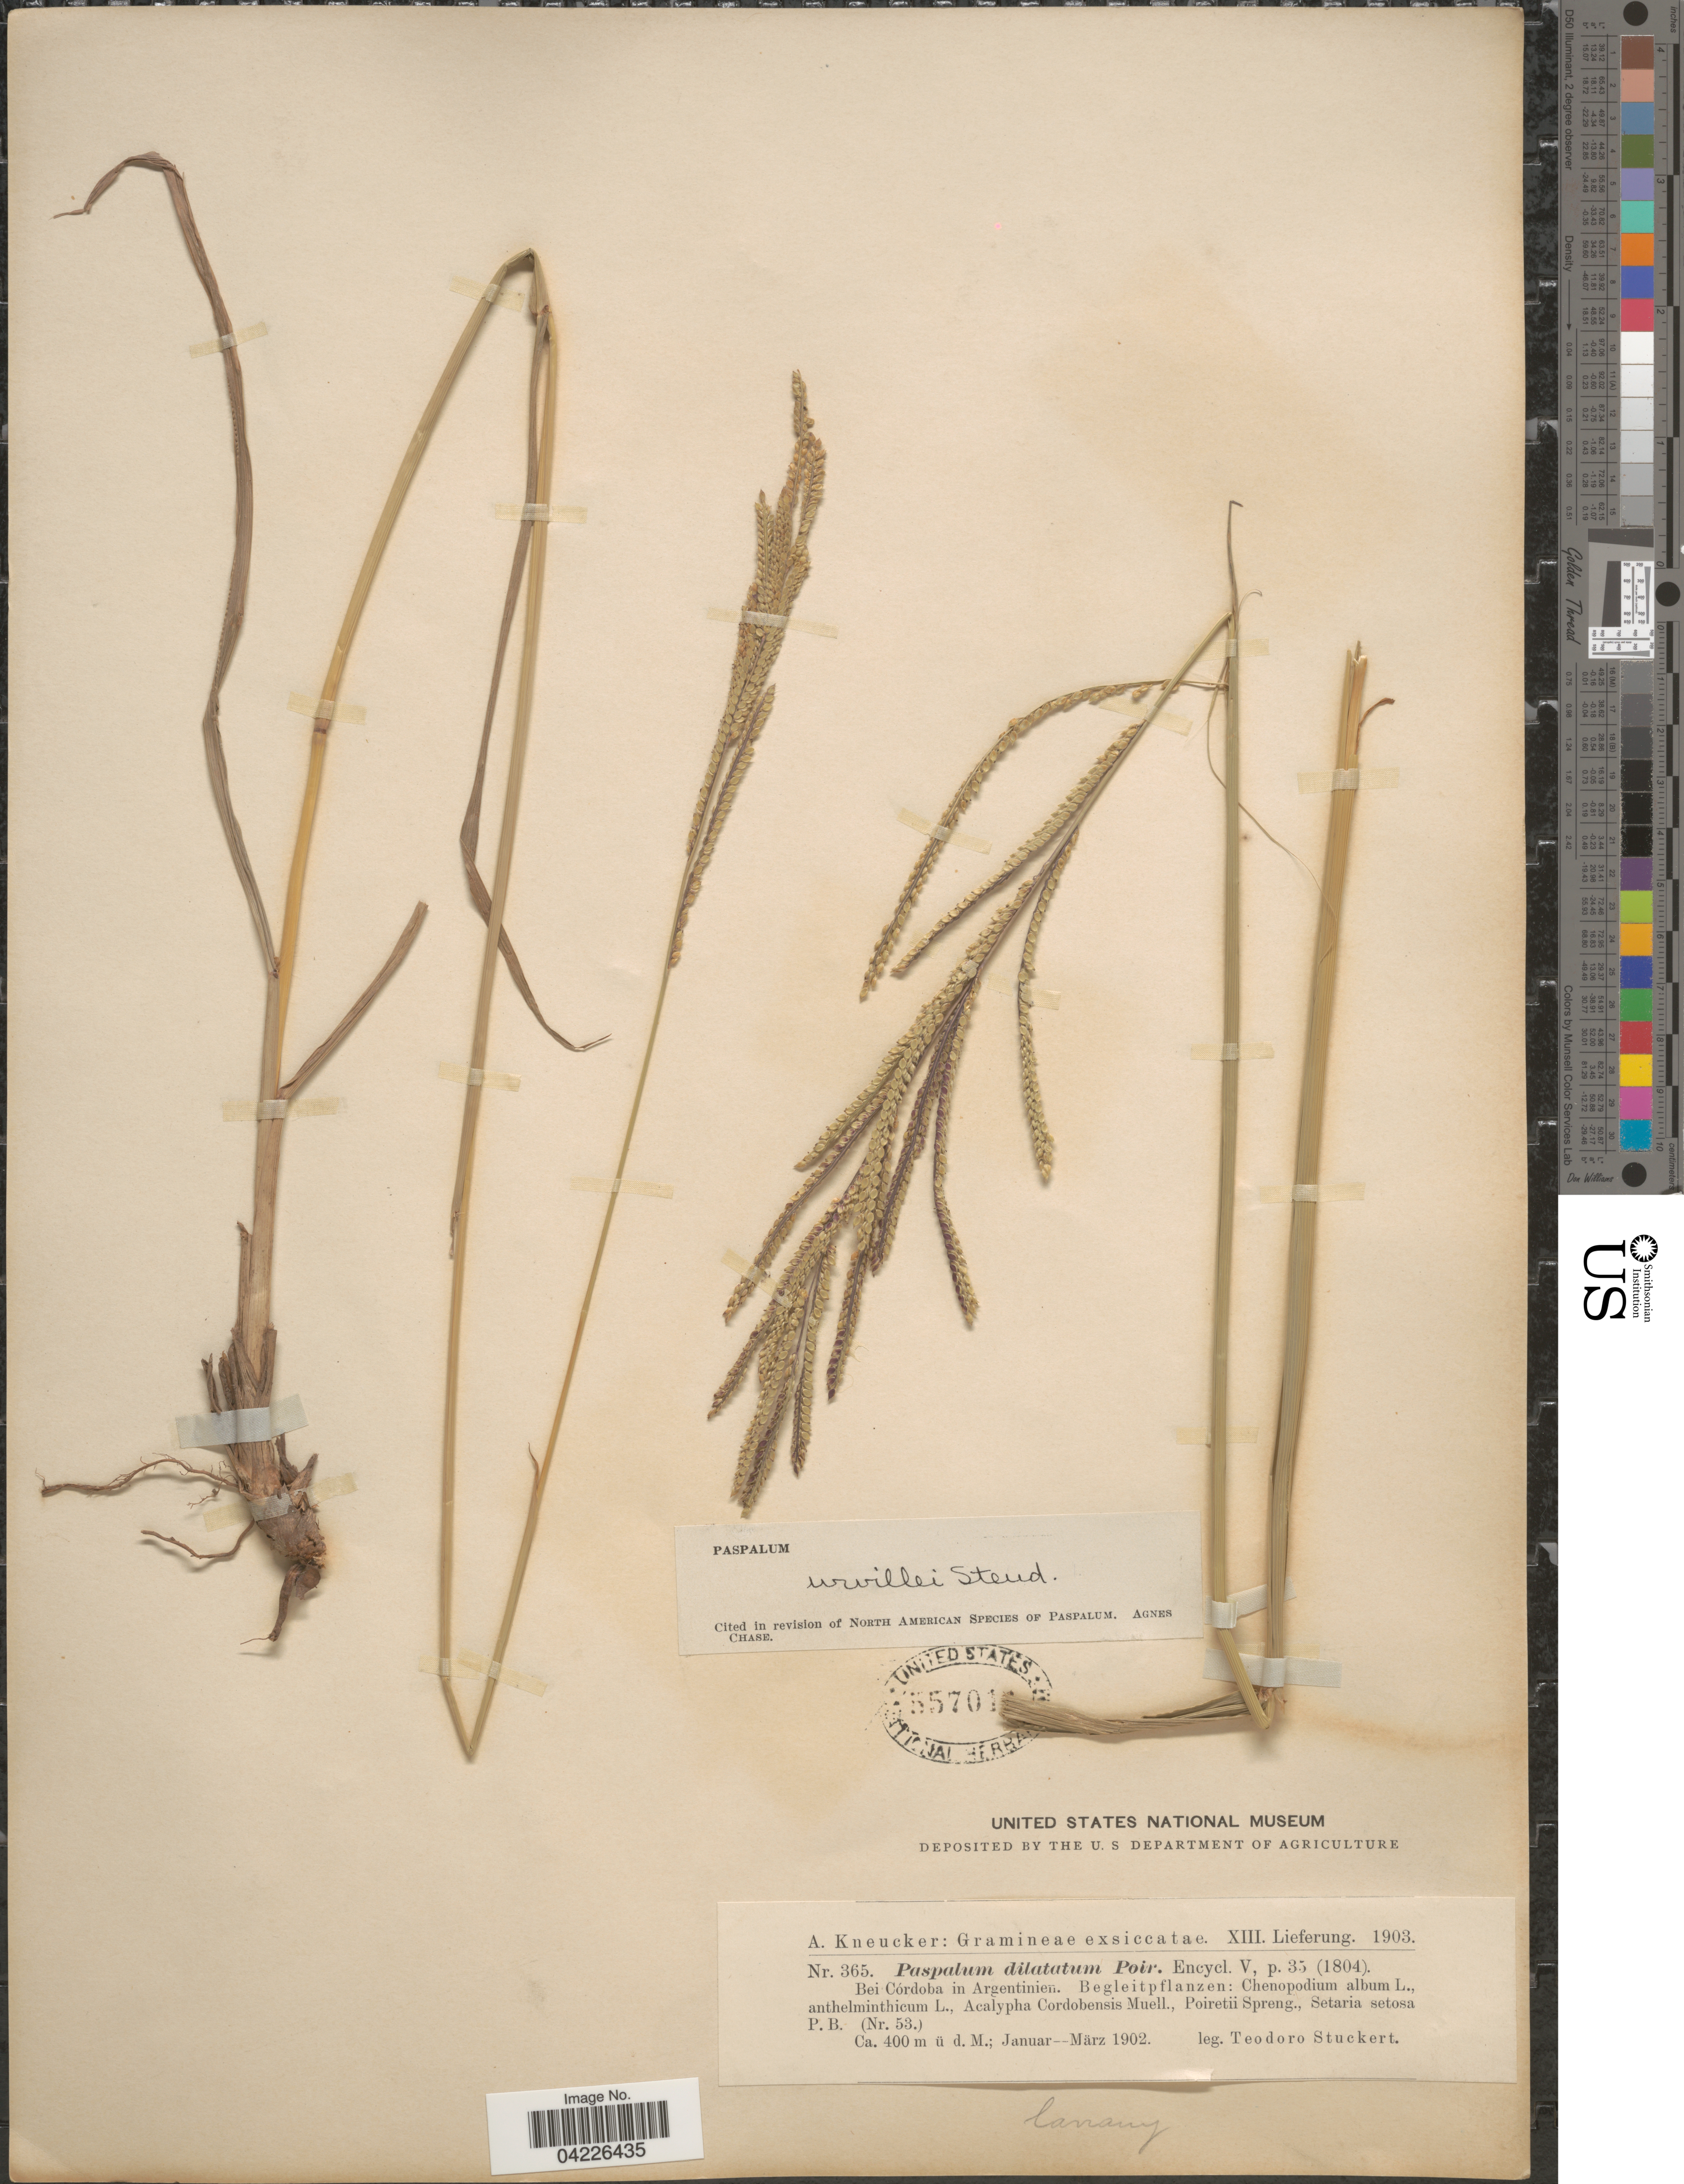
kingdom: Plantae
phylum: Tracheophyta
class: Liliopsida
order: Poales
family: Poaceae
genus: Paspalum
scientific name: Paspalum urvillei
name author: Steud.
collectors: T. Stuckert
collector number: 365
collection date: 1902-01/1902-03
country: Argentina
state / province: Cordoba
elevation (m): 400